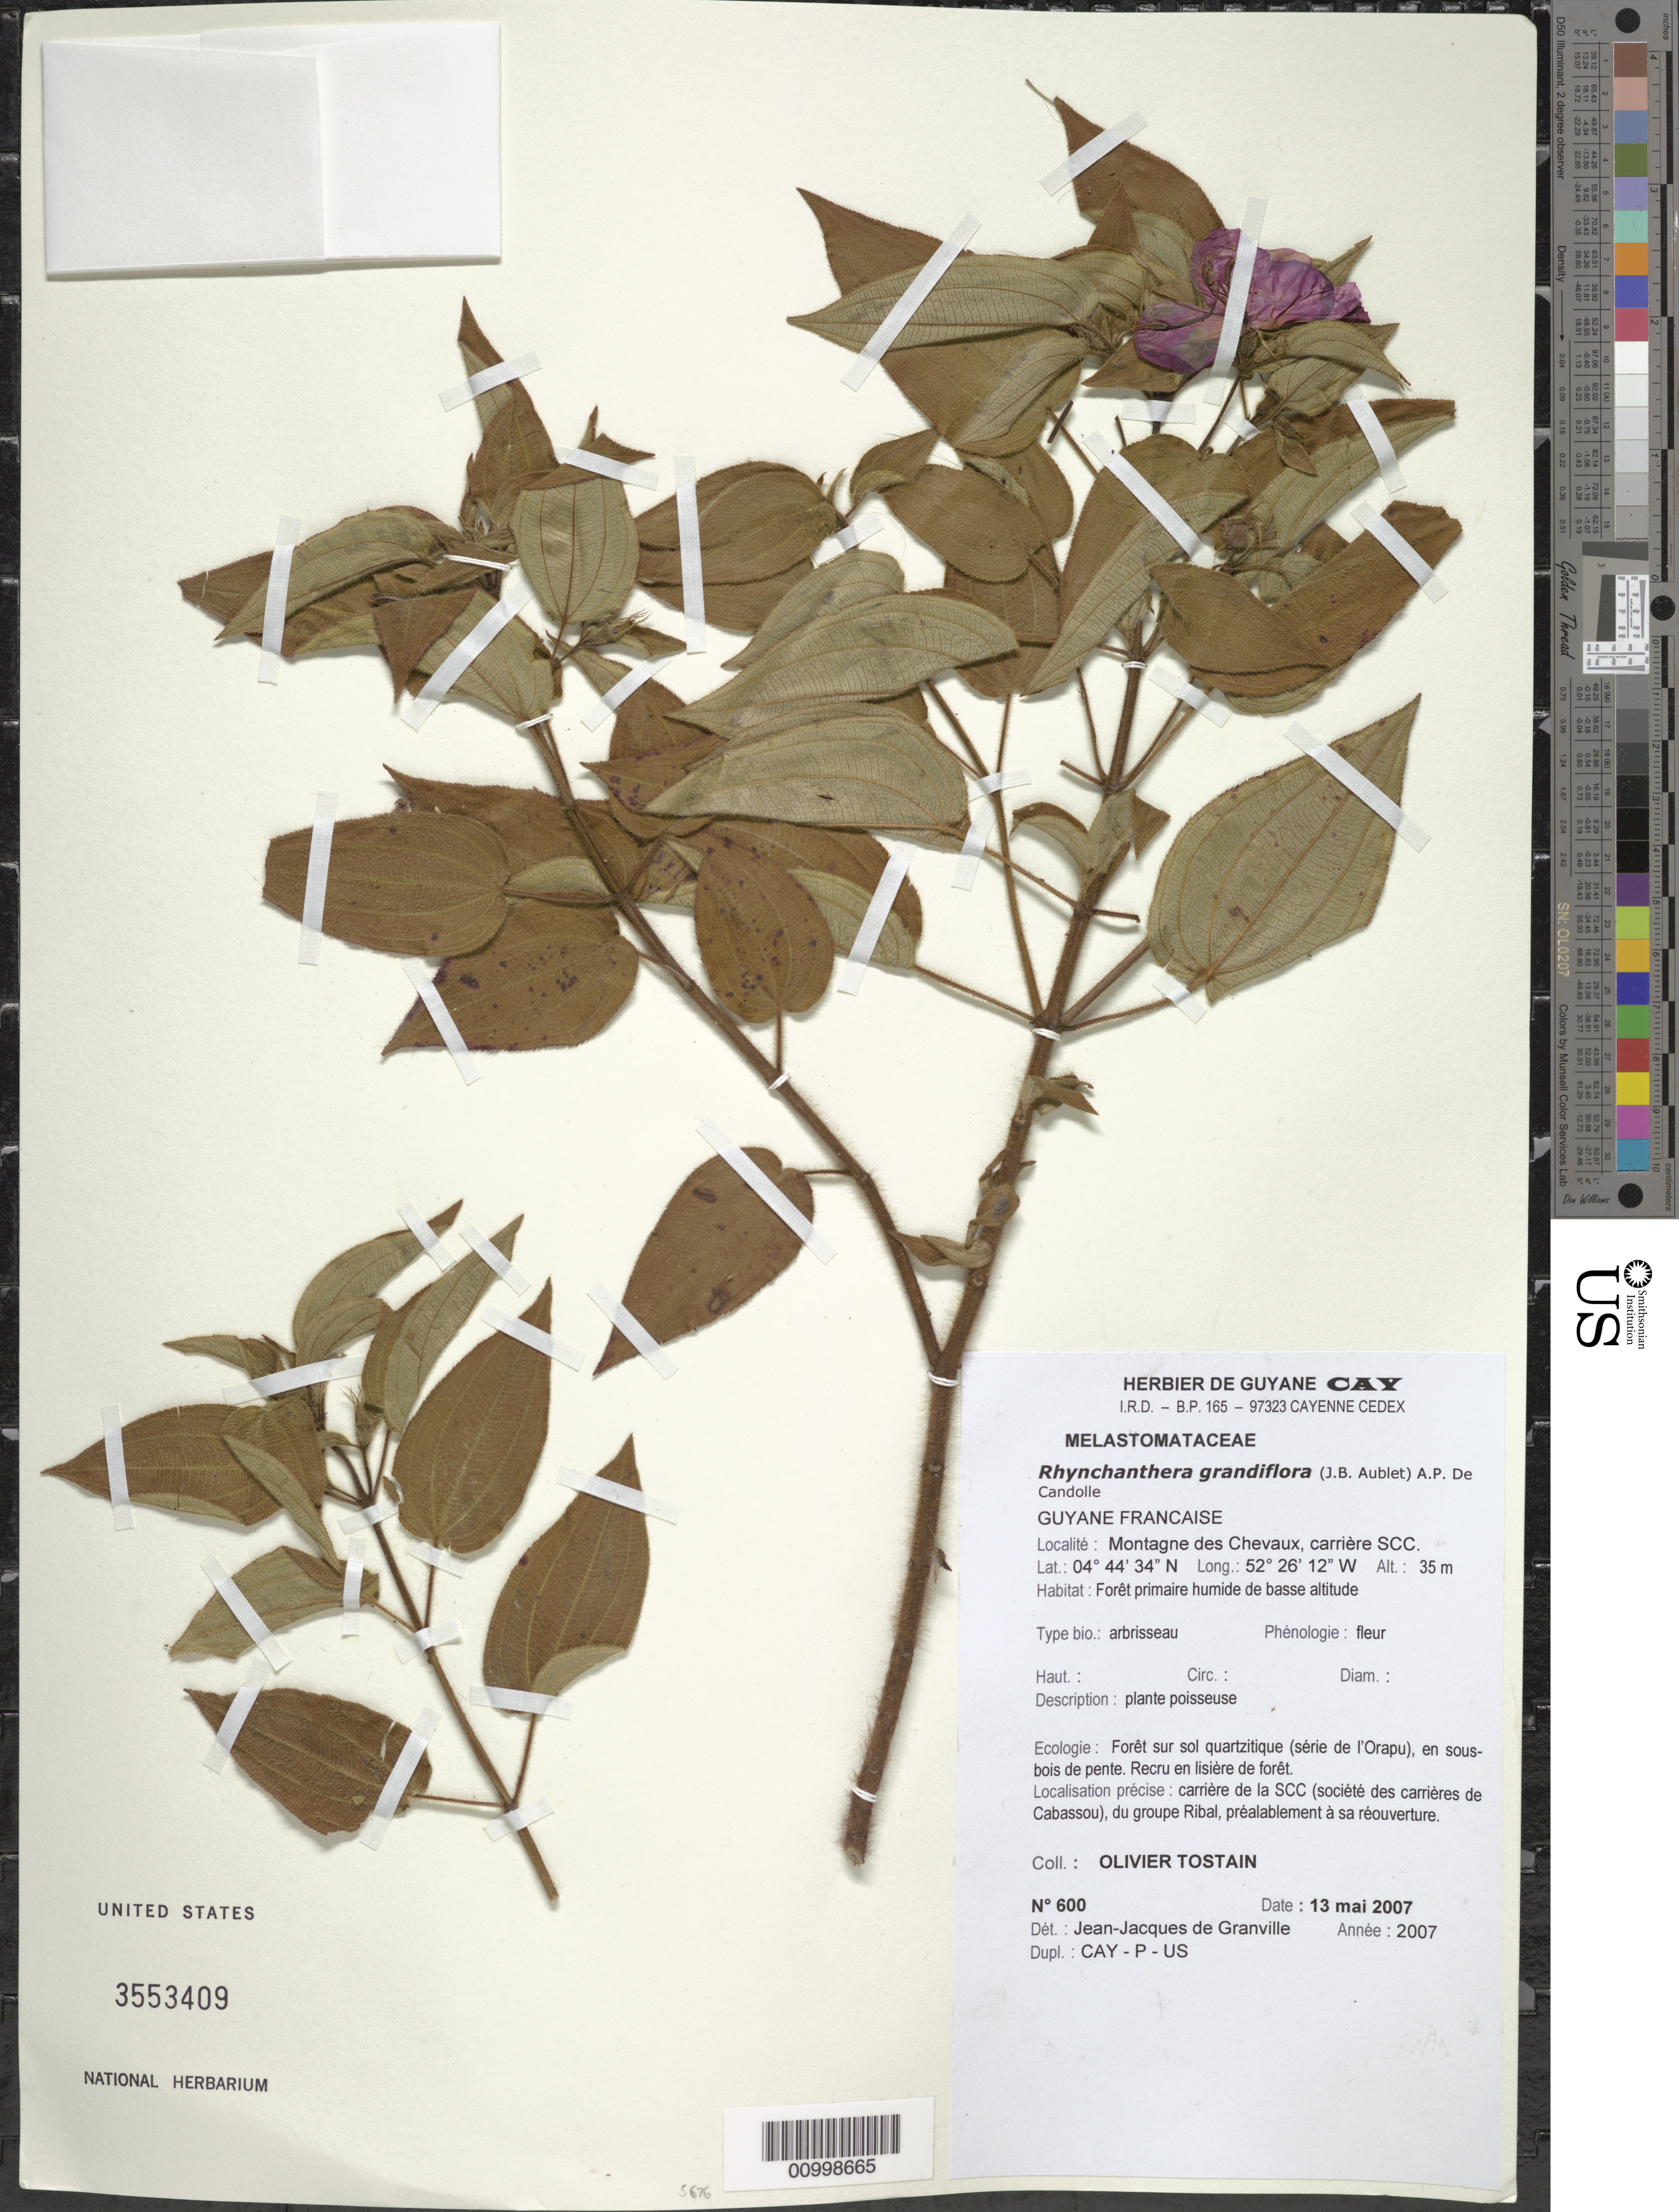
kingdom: Plantae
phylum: Tracheophyta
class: Magnoliopsida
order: Myrtales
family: Melastomataceae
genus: Rhynchanthera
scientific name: Rhynchanthera grandiflora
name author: (Aubl.) DC.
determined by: Granville, J. J. de, (CAY), Institut de Recherche pour le Developpement (IRD) (FRENCH GUIANA)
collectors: O. Tostain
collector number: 600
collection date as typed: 13-May-07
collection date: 2007-05-13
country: French Guiana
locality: Montagne des Chevaux, carriere SCC (societe des carrieres de Cabassou), du groupe Ribal, prealablement a sa reouverture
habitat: Foret primaire humide de basse altitude. Foret sur sol quartzitique (serie de l'Orapu), en sous-bois depente. Recru en lisiere de foret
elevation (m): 35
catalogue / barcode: US 3553409